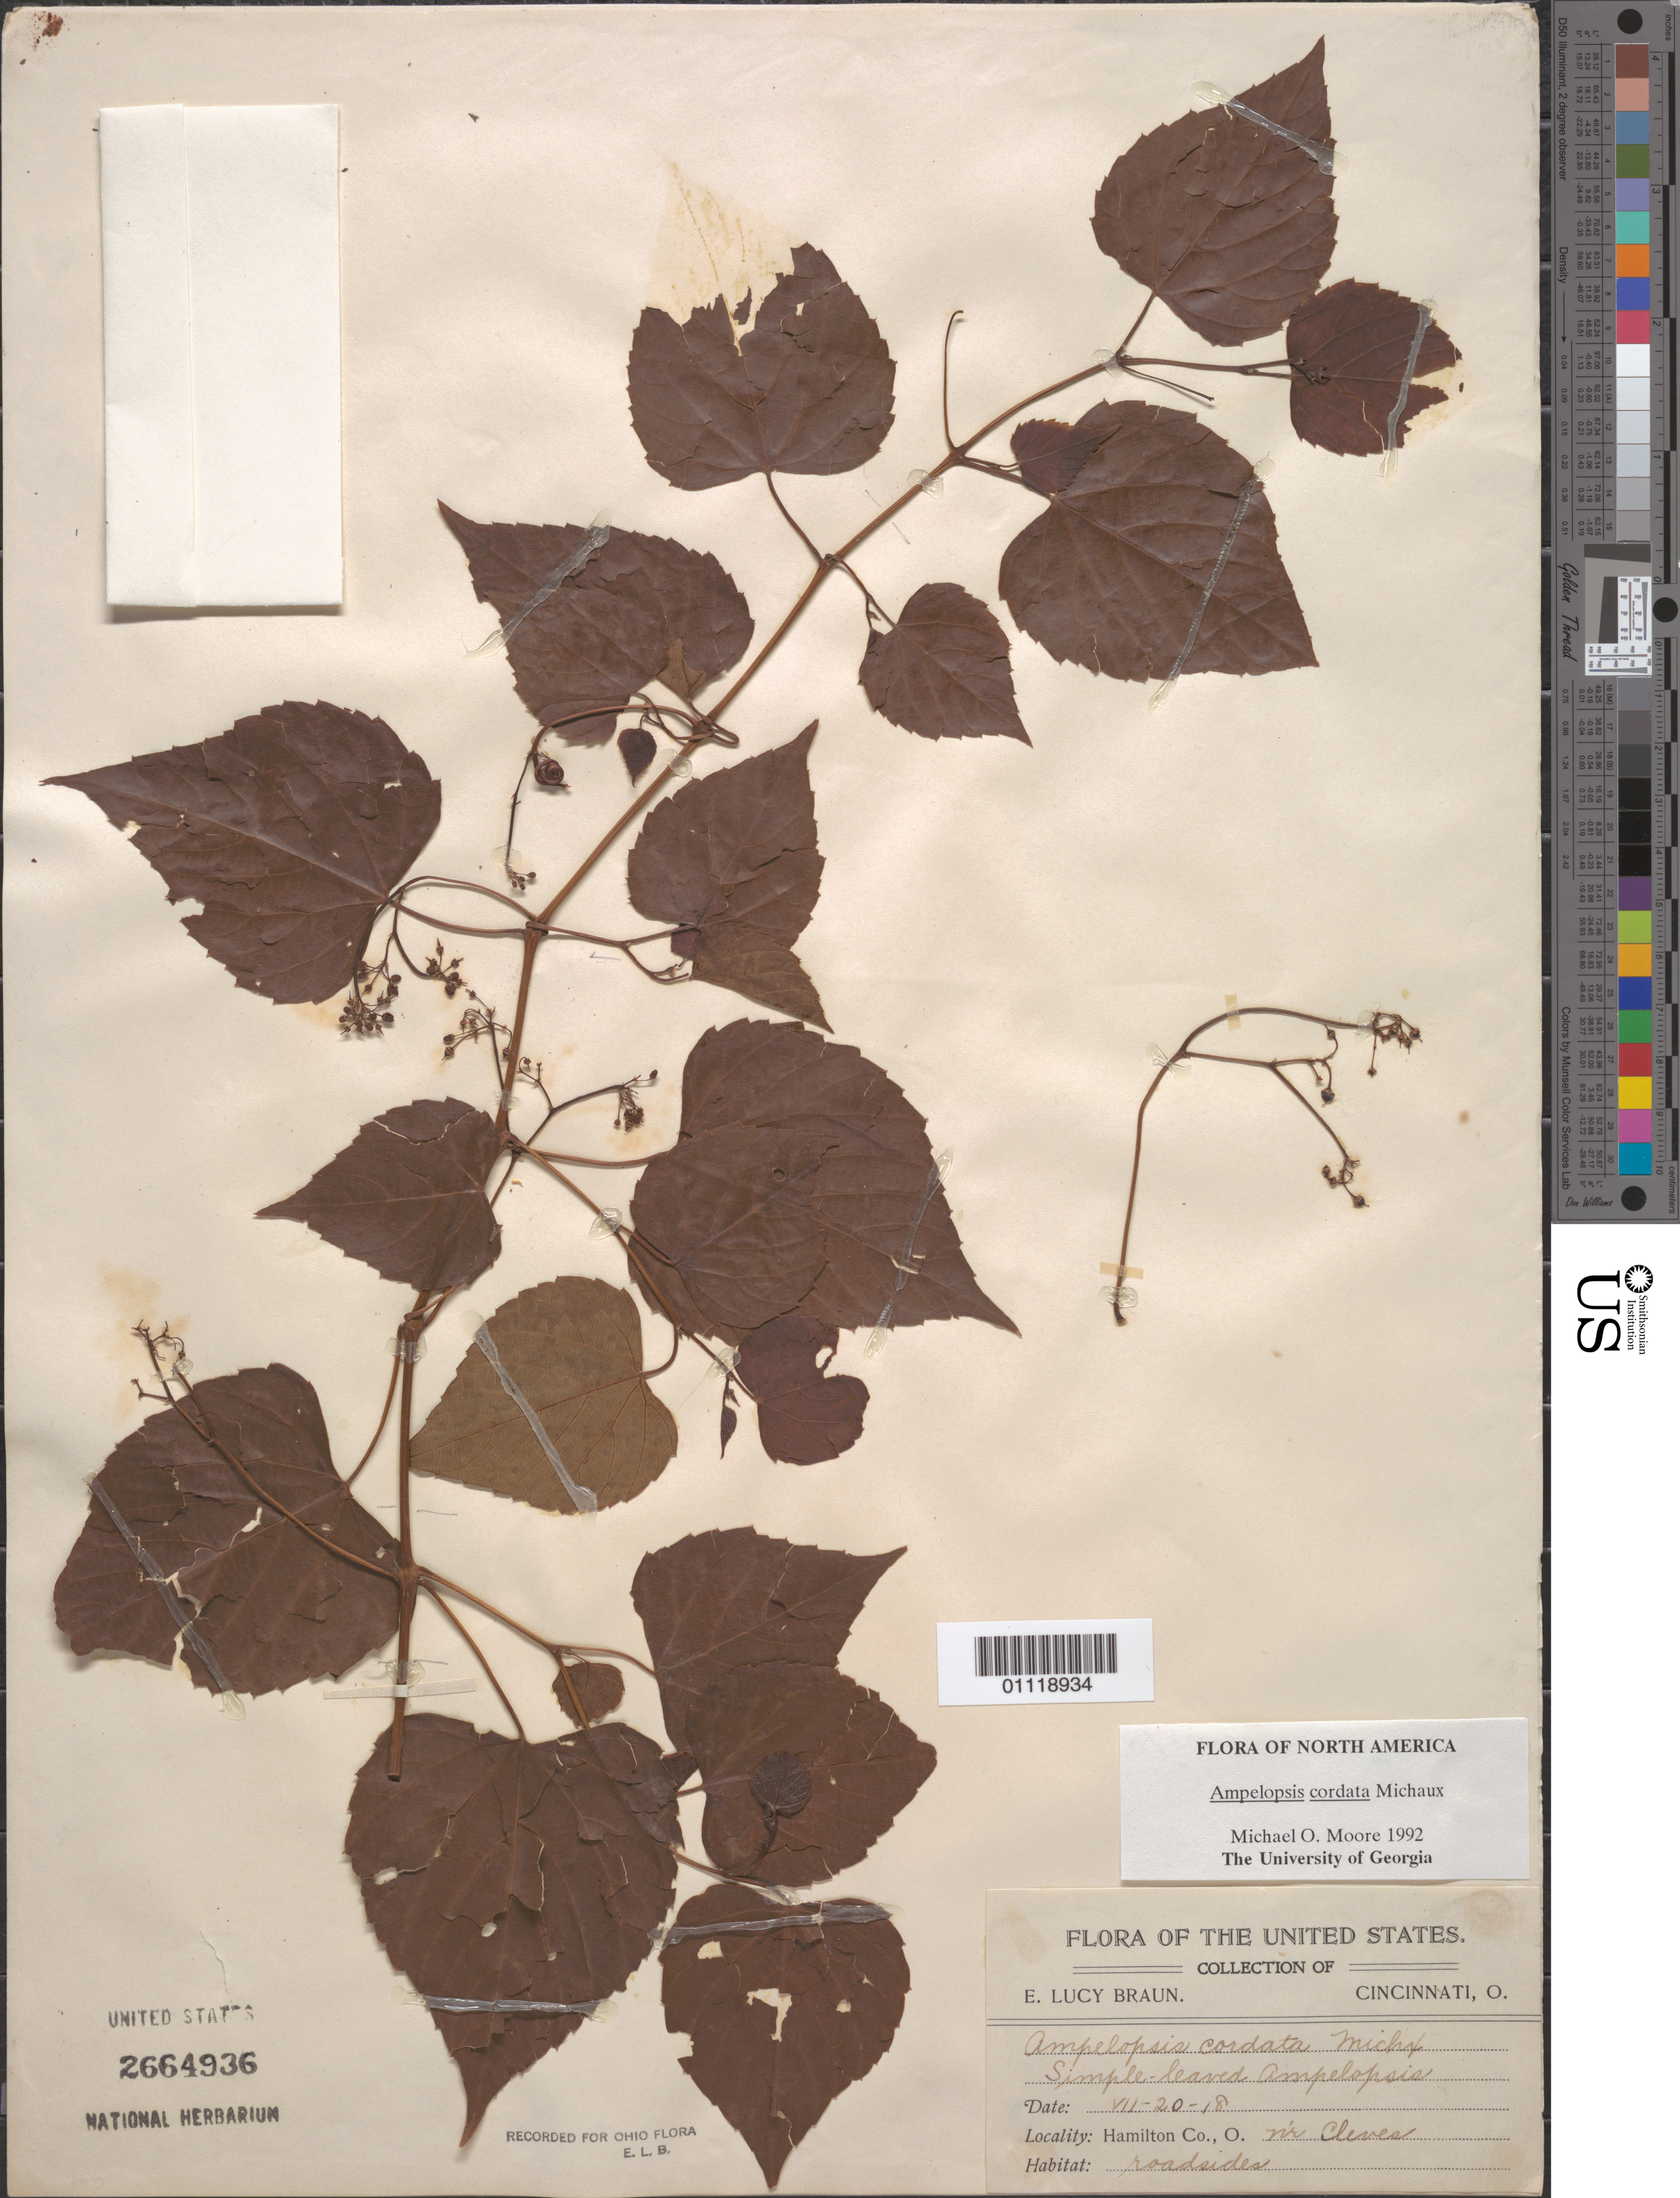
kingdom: Plantae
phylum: Tracheophyta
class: Magnoliopsida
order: Vitales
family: Vitaceae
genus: Ampelopsis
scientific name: Ampelopsis cordata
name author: Michx.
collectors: E. L. Braun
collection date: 1918-07-20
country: United States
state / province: Ohio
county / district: Hamilton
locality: Village of Cleves.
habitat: Roadsides.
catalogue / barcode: US 2664936